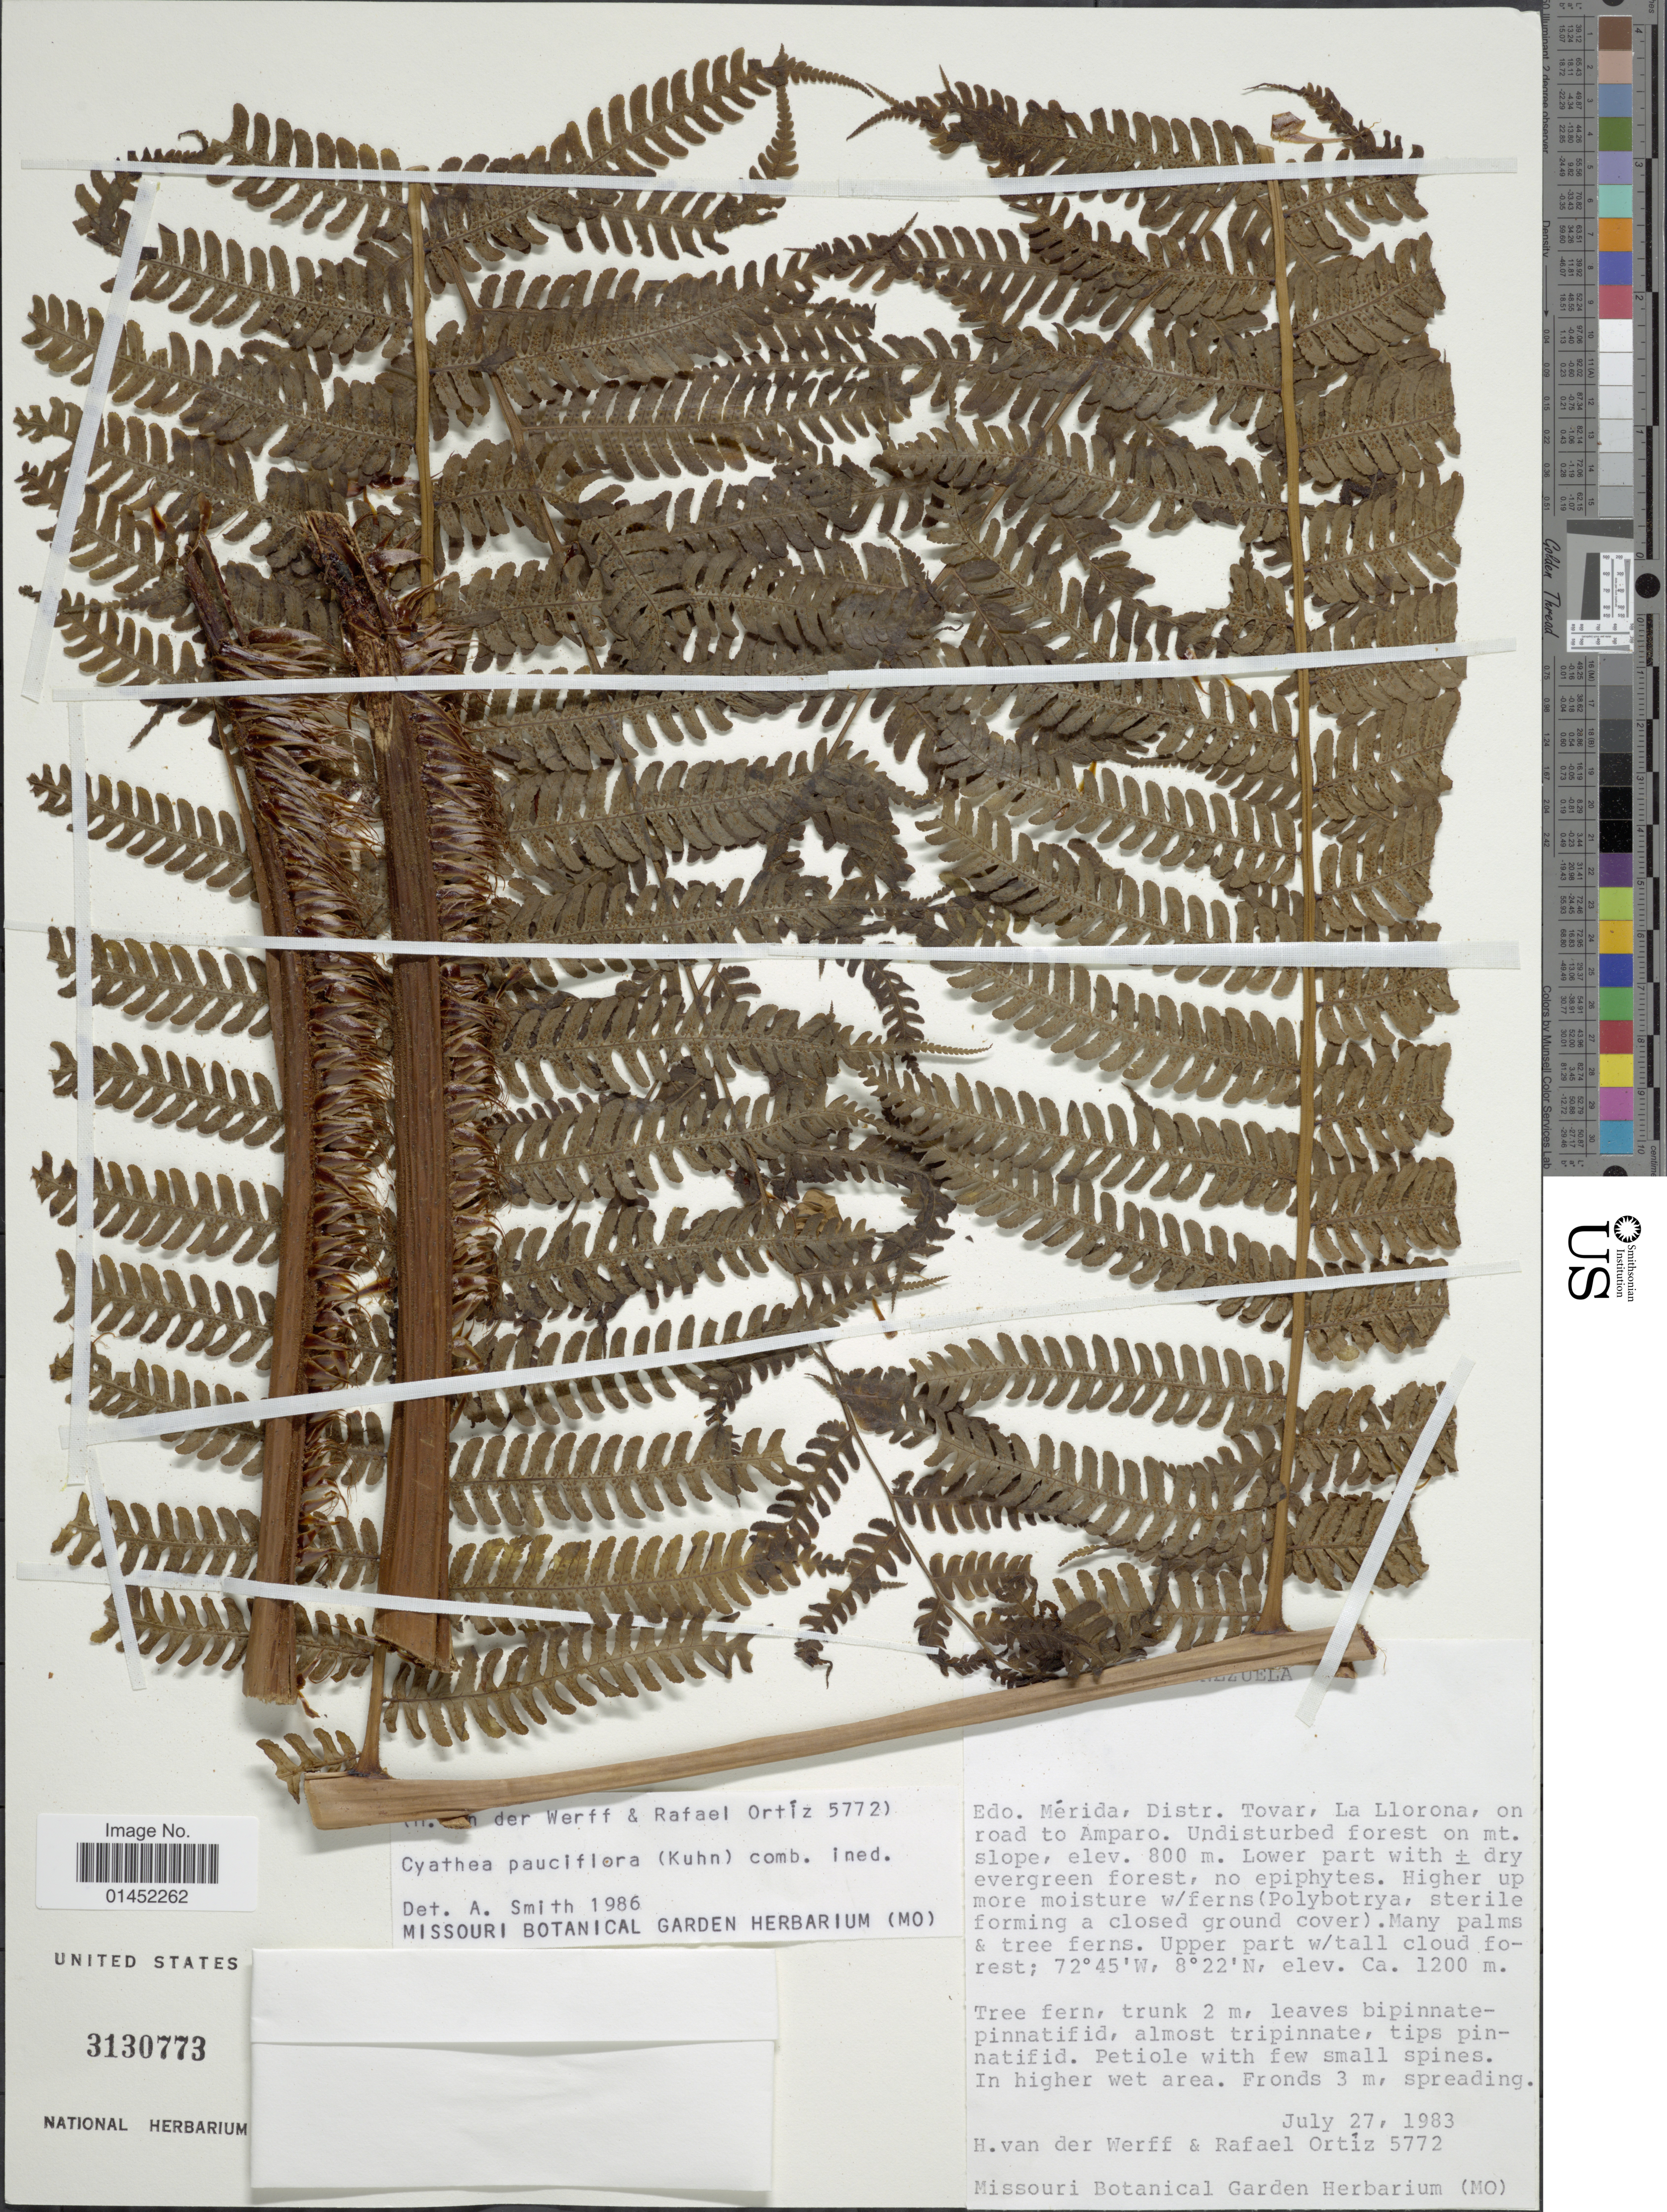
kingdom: Plantae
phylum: Tracheophyta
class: Polypodiopsida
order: Cyatheales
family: Cyatheaceae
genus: Cyathea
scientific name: Cyathea pauciflora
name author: (Kuhn) Lellinger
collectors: H. van der Werff & R. Ortiz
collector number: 5772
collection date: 1983-07-27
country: Venezuela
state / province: Mérida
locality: Distr. Tovar, La Llorona, on road to Amparo.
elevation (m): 800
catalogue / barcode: US 3130773